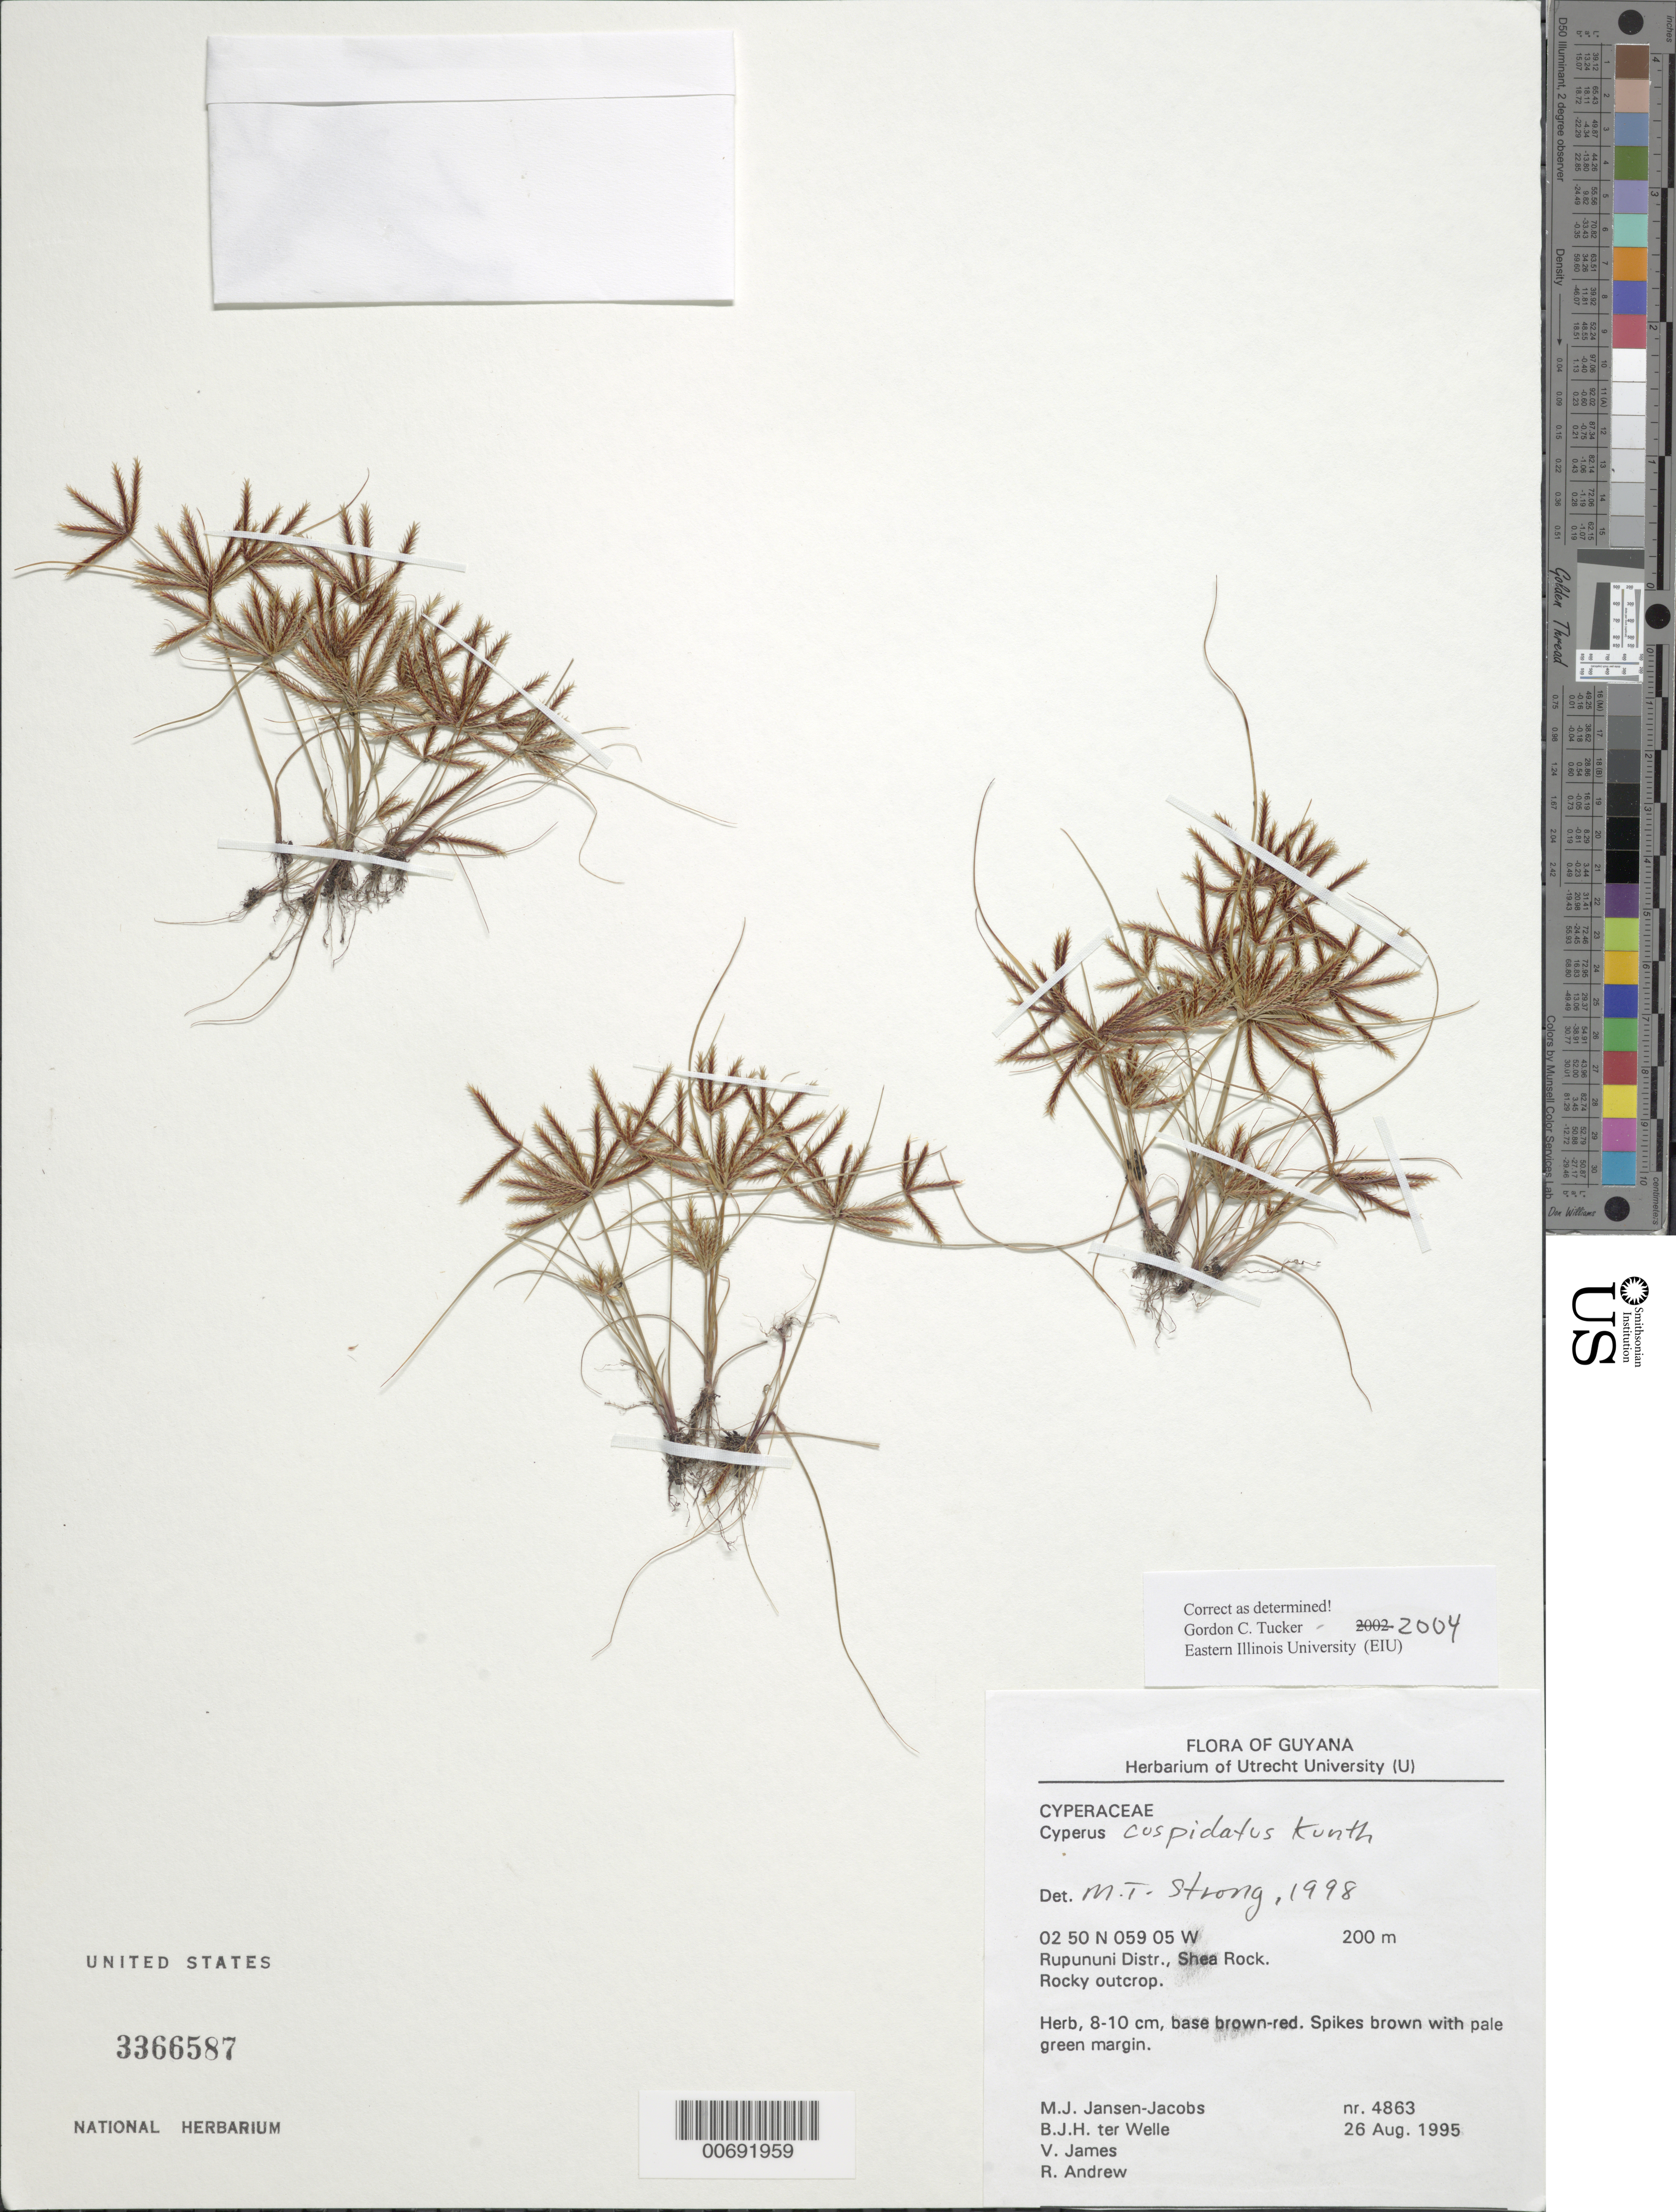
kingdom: Plantae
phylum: Tracheophyta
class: Liliopsida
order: Poales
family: Cyperaceae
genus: Cyperus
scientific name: Cyperus cuspidatus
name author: Kunth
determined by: Tucker, G. C.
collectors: M. J. Jansen-Jacobs, B. Welle, V. James & R. Andrew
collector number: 4863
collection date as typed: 26-Aug-95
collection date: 1995-08-26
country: Guyana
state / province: U. Takutu-U. Essequibo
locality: Shea Rock, Rupununi Dist.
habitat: Rocky outcrop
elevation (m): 200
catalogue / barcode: US 3366587